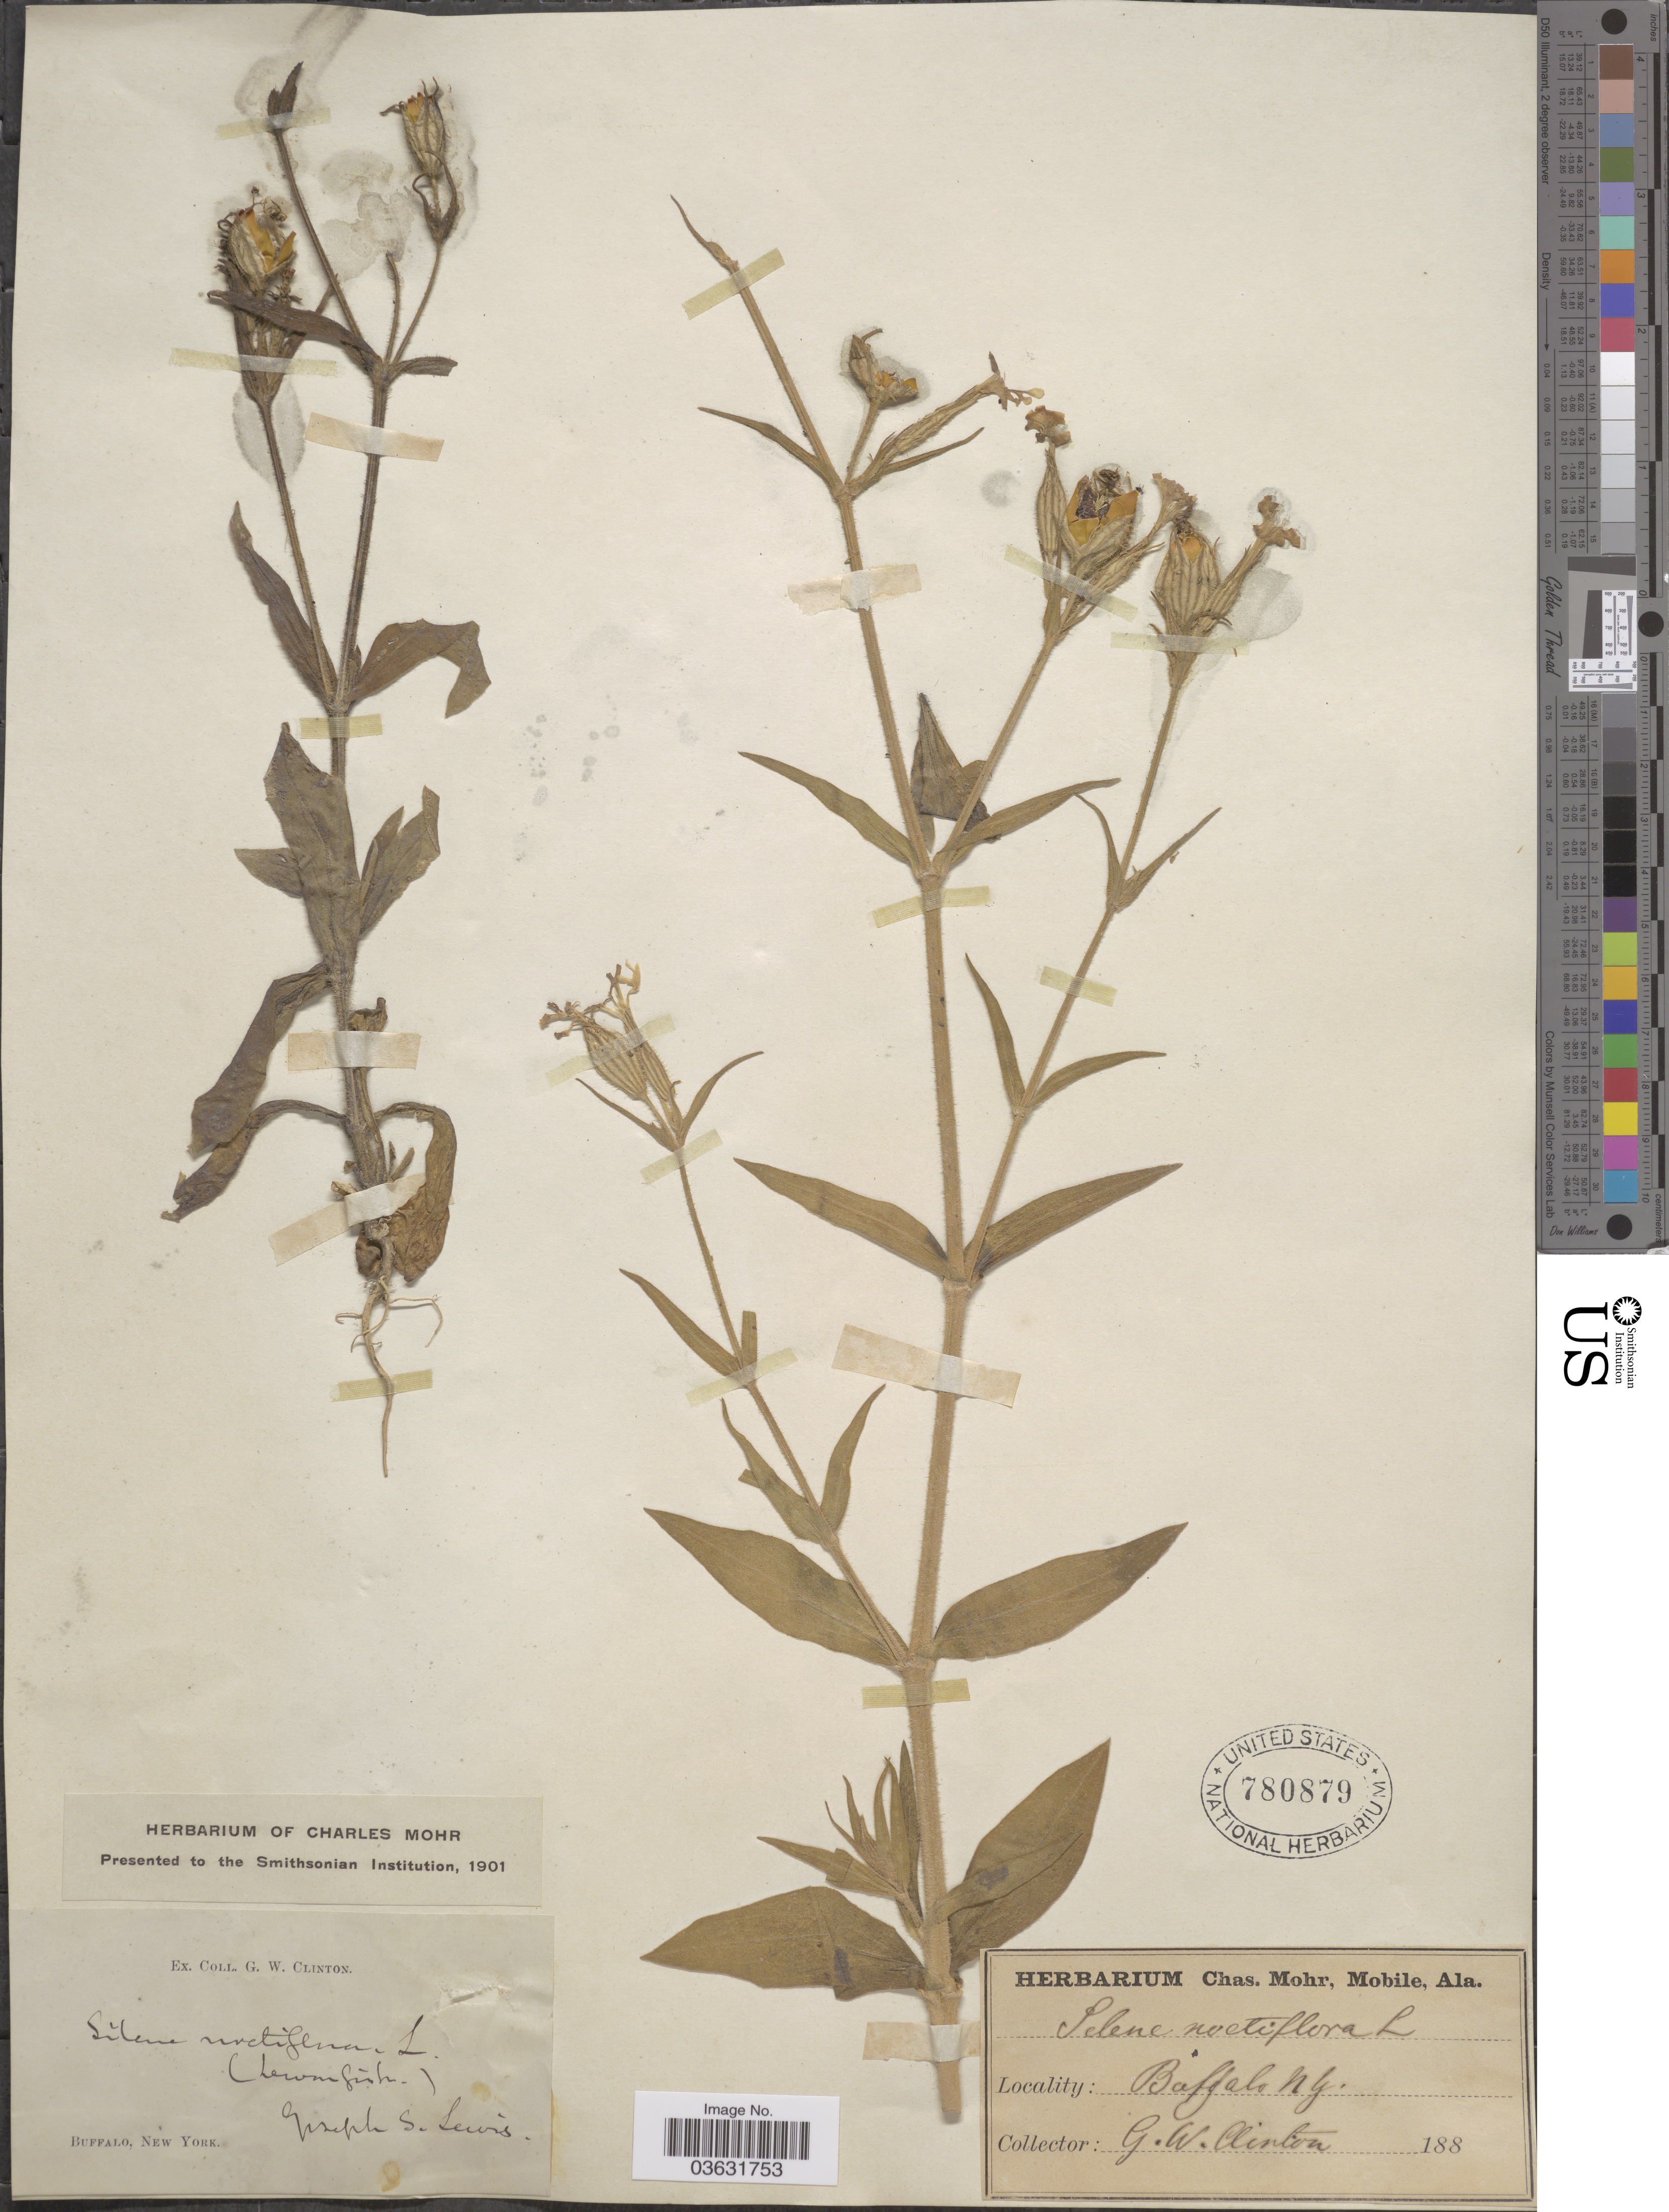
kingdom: Plantae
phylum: Tracheophyta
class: Magnoliopsida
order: Caryophyllales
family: Caryophyllaceae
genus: Silene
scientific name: Silene noctiflora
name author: L.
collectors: J. S. Lewis & G. W. Clinton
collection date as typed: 188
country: United States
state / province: New York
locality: Buffalo.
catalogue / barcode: US 780879